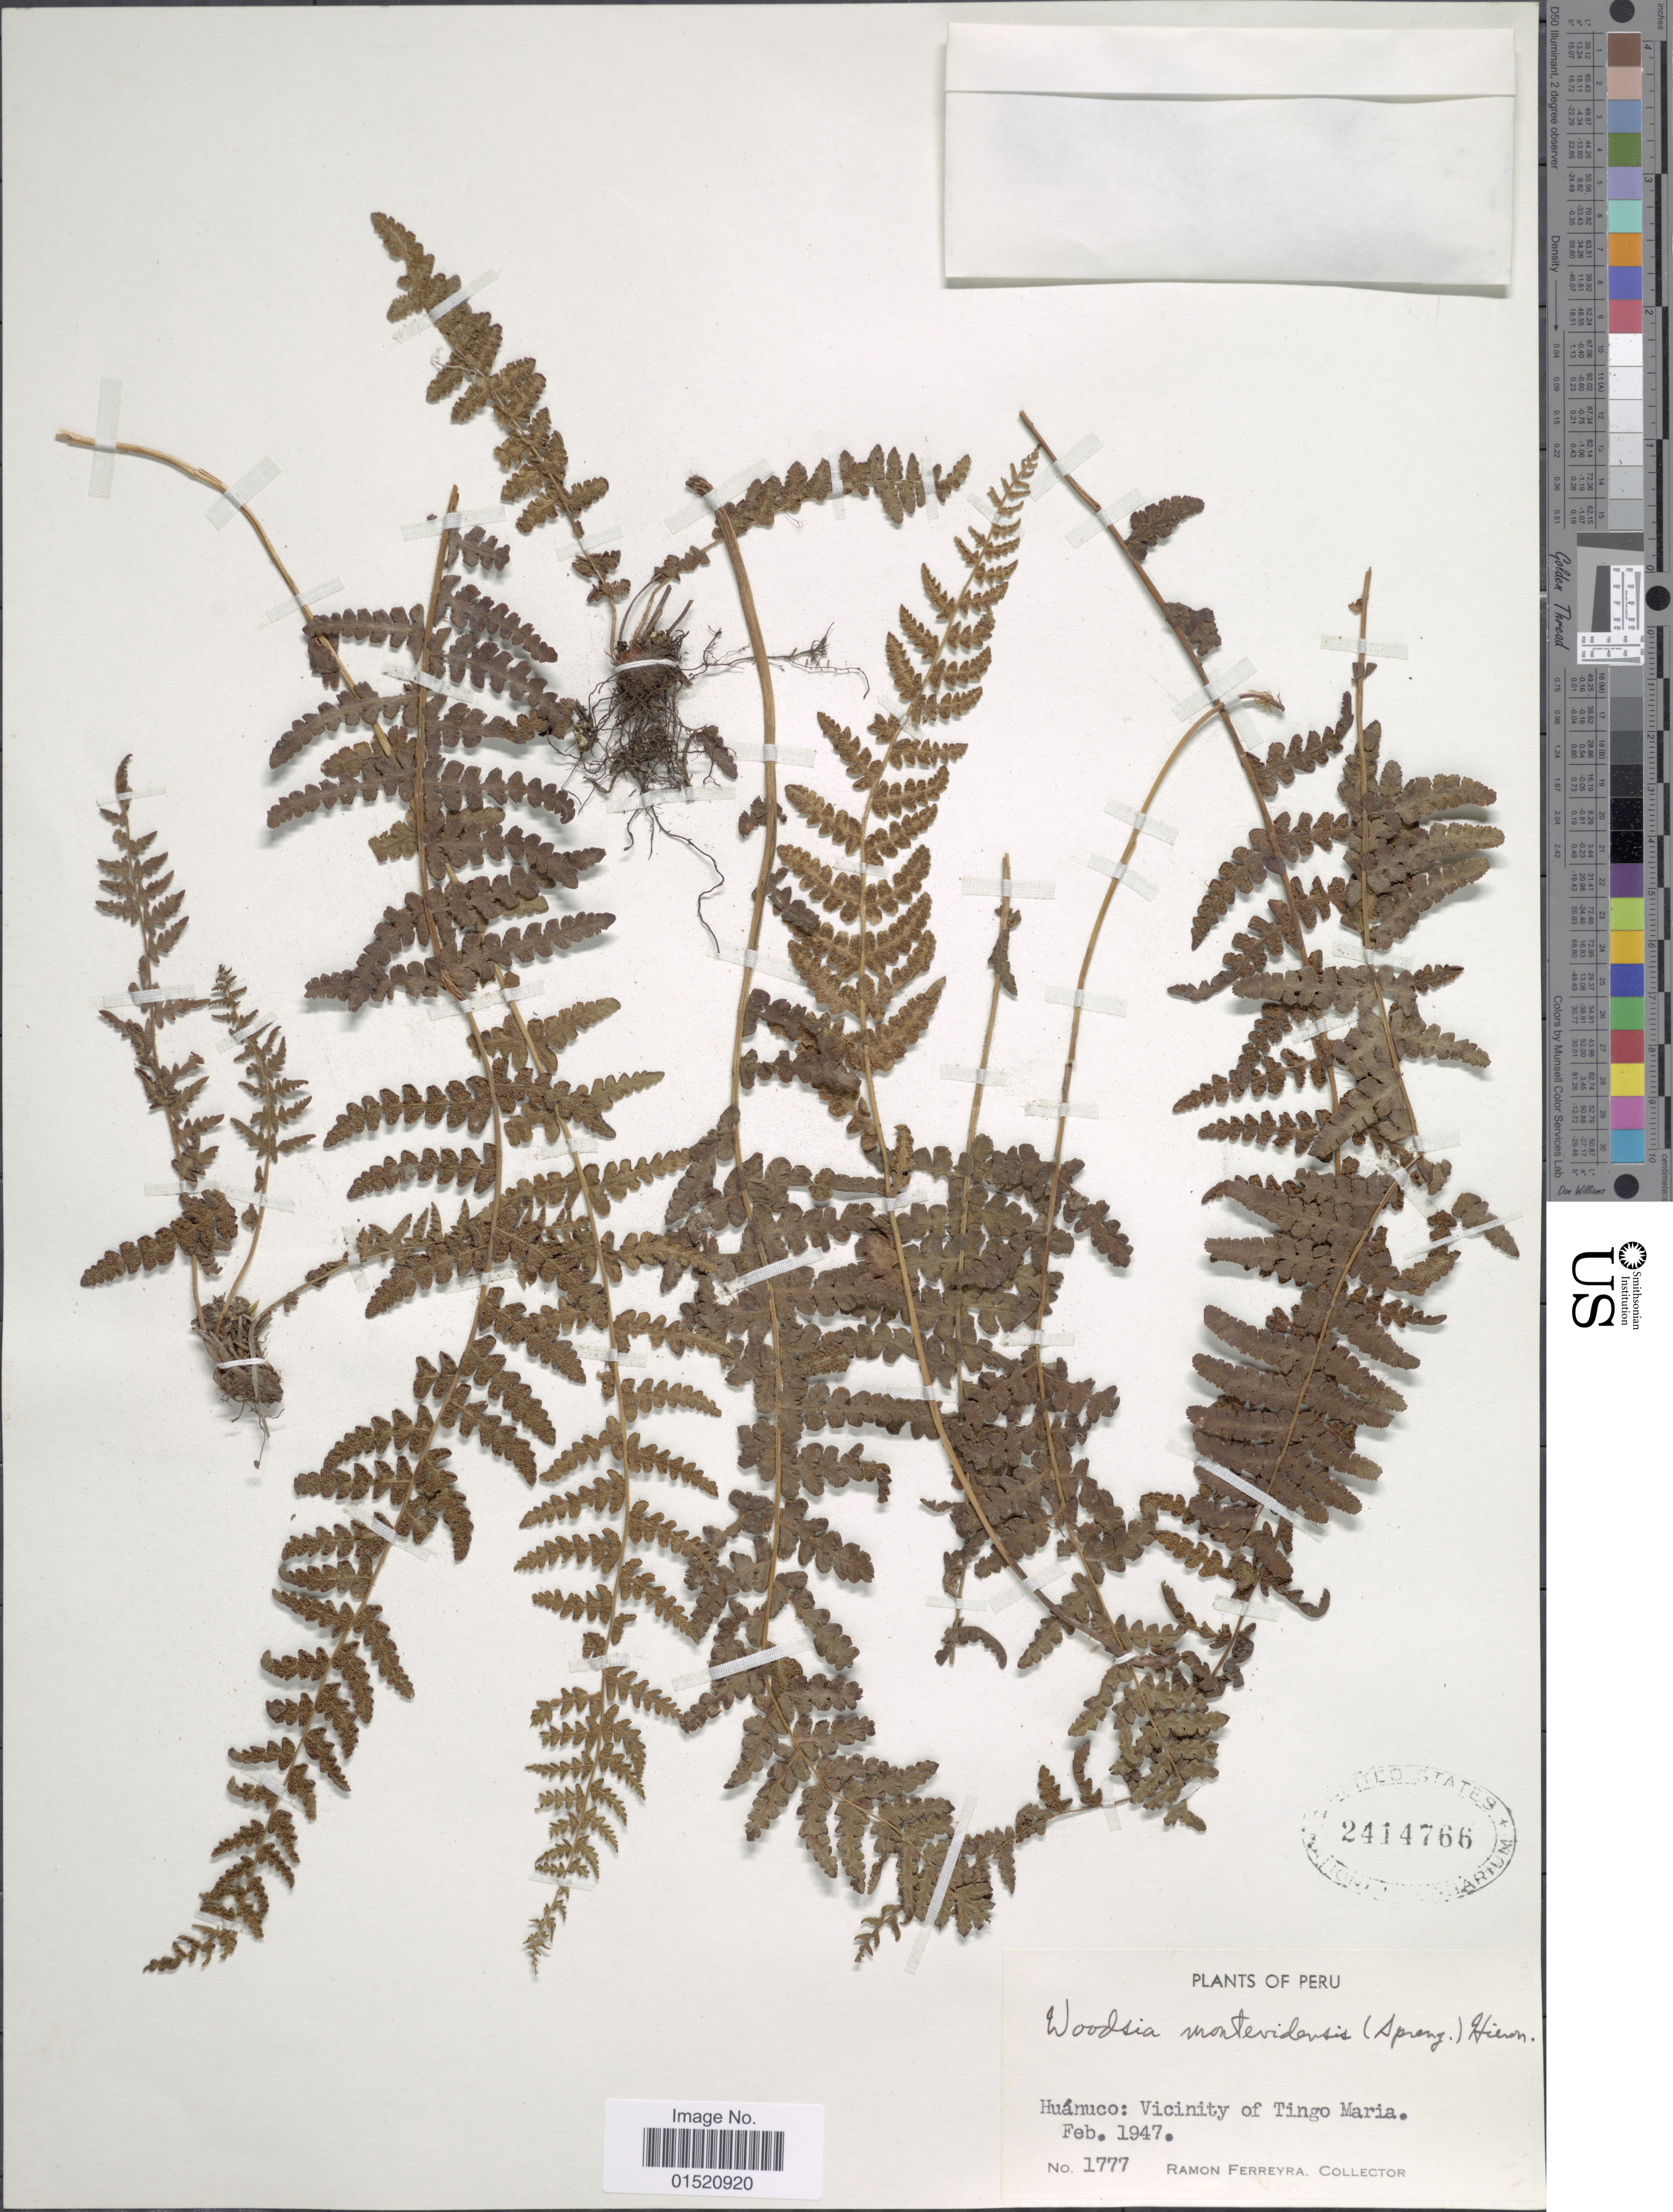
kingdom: Plantae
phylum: Tracheophyta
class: Polypodiopsida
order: Polypodiales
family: Woodsiaceae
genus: Woodsia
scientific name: Woodsia montevidensis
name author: (Spreng.) Hieron.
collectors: R. A. Ferreyra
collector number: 1777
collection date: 1947-02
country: Peru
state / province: Huánuco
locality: Vicinity of Tingo Maria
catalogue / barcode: US 2414766